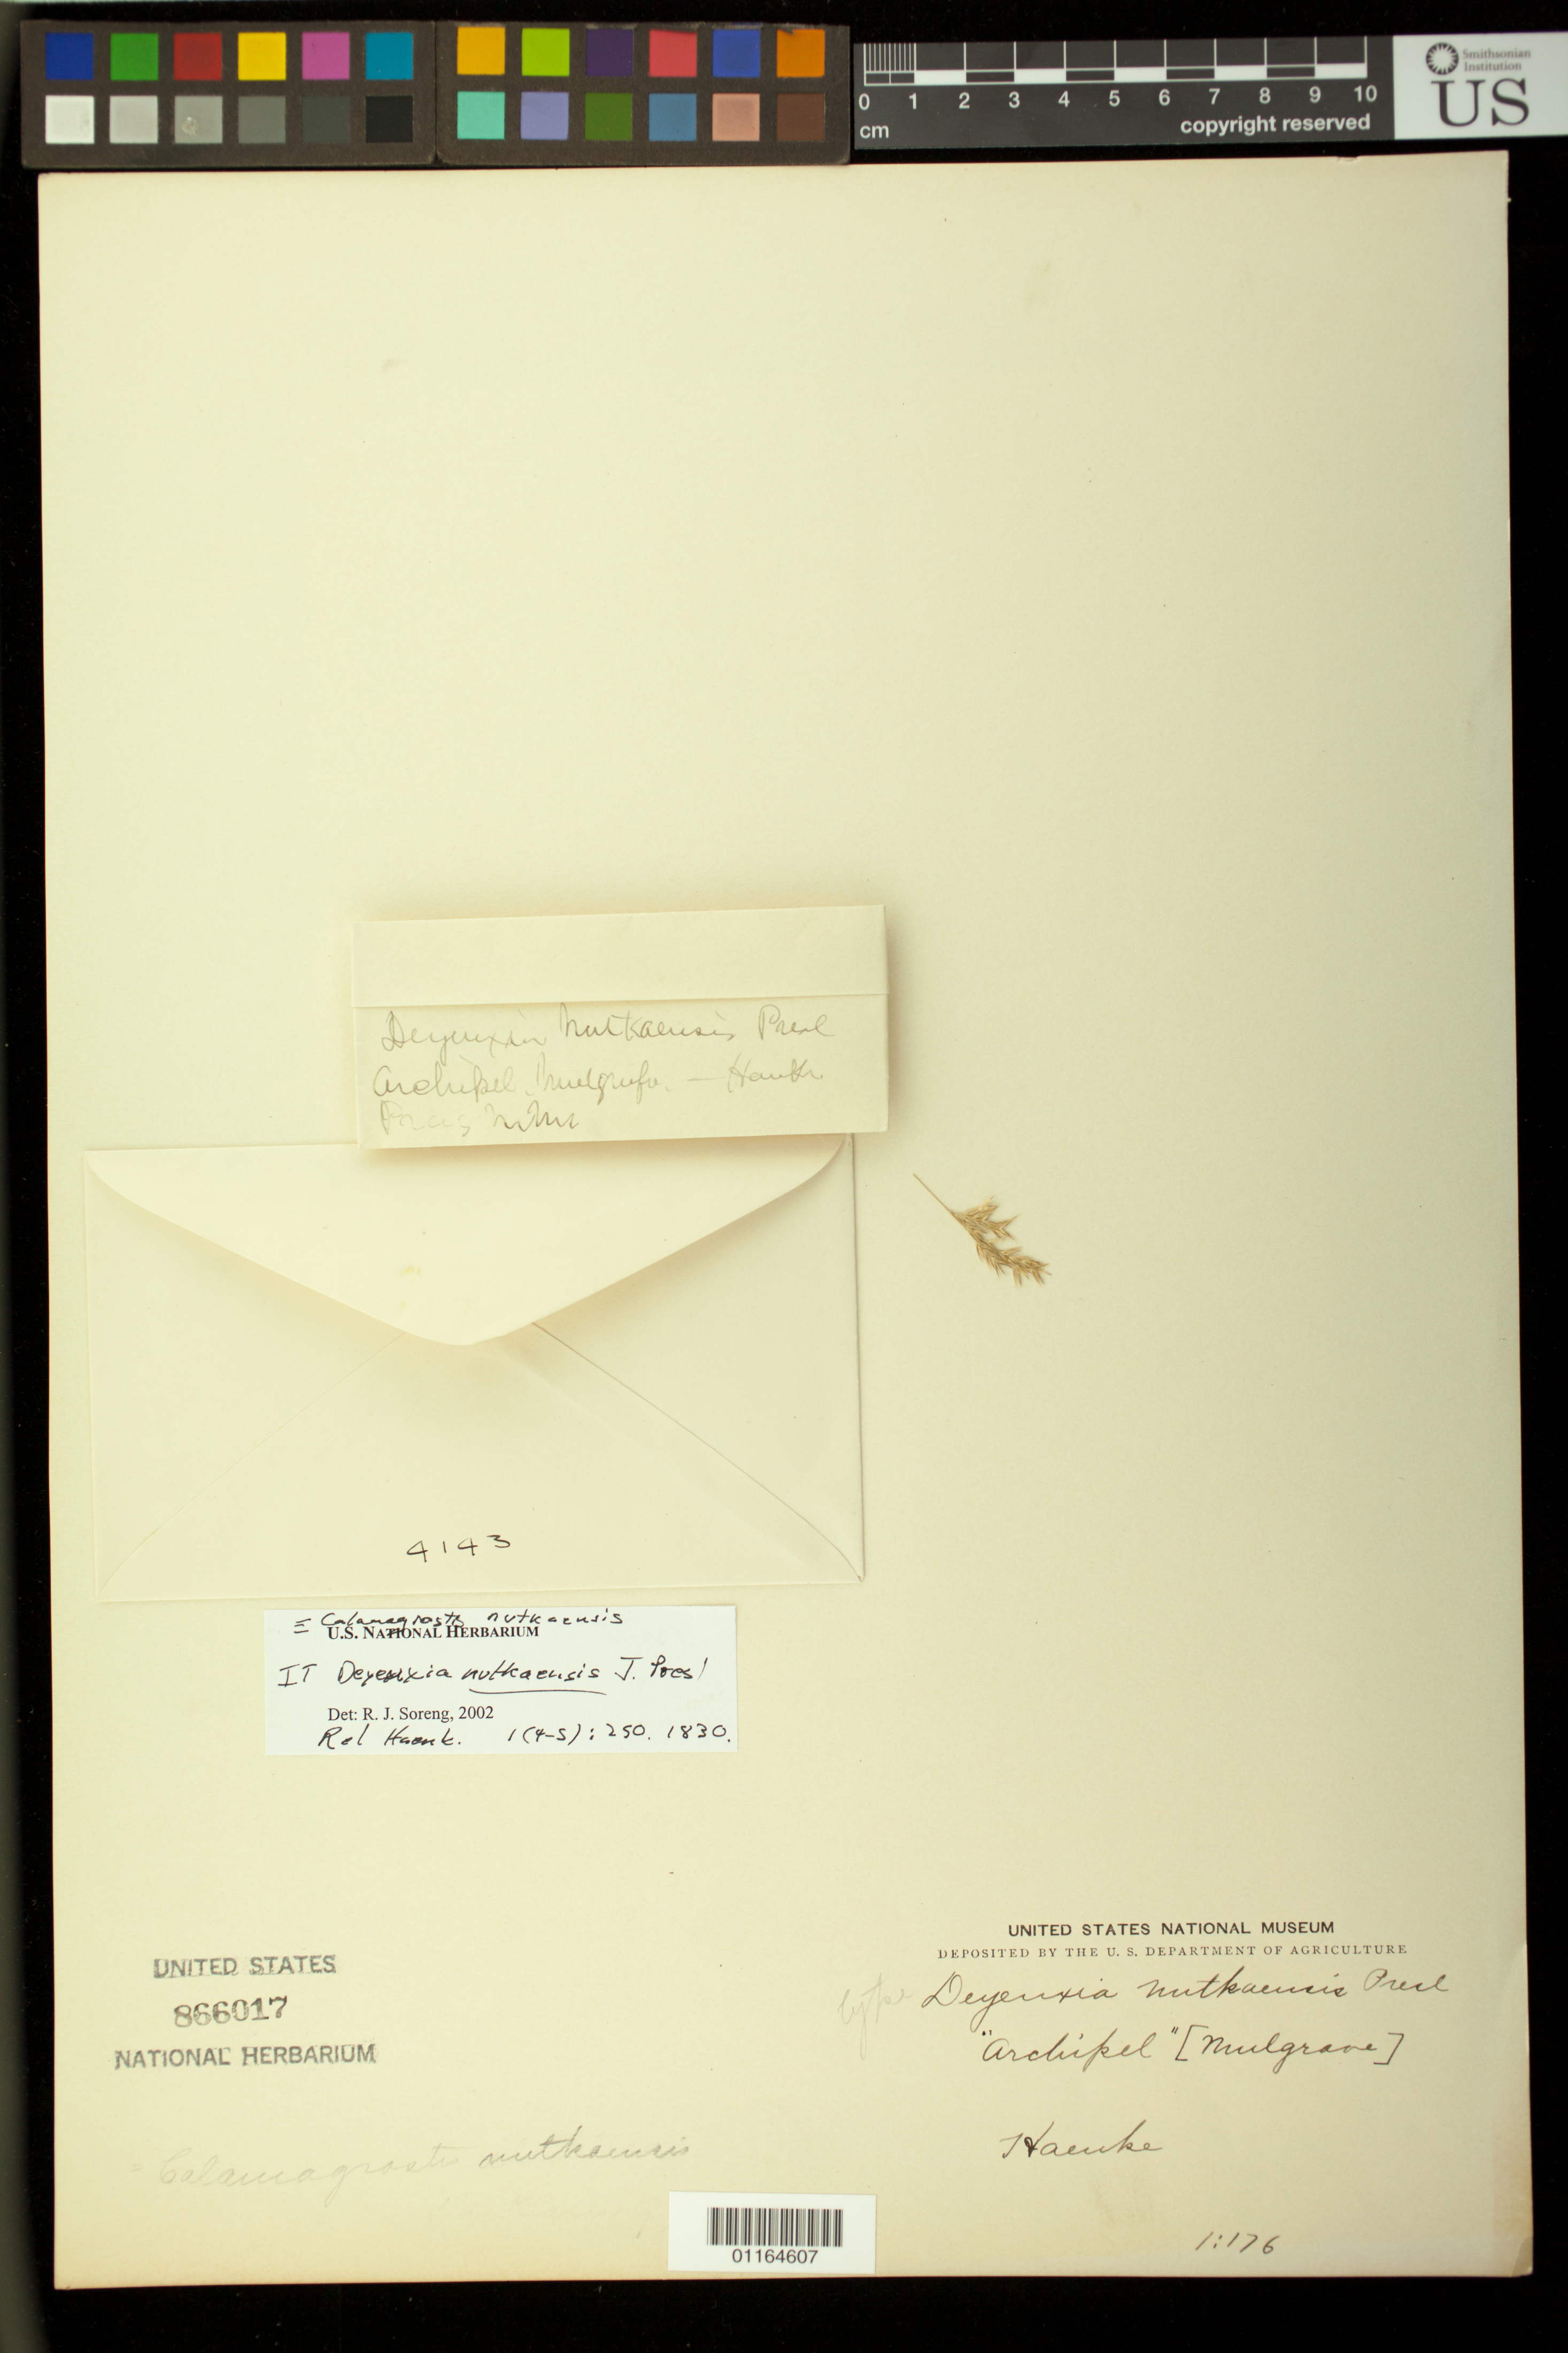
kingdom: Plantae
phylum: Tracheophyta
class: Liliopsida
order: Poales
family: Poaceae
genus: Deyeuxia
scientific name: Deyeuxia nutkaensis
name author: J. Presl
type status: Possible Type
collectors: T. P. X. Haenke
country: United States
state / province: Alaska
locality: Archipel. Montgravf (?)/Mulgrav. [insulis Multgravianis, Mulgrave islands in Port Mulgrave, now Yakutat Bay?]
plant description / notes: Fragmentary material of type (?) specimen ex herb. Prague (?). Possible original material but dubiously a type; protologue cites "Hab. in sinu Nootka" [Nootka Sound], but this specimen from "Archipel. Muelgraf." (?) is probably from islands of Port Mulgrave [now Yakutat Bay, Alaska], where Haenke is known to have collected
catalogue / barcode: US 866017